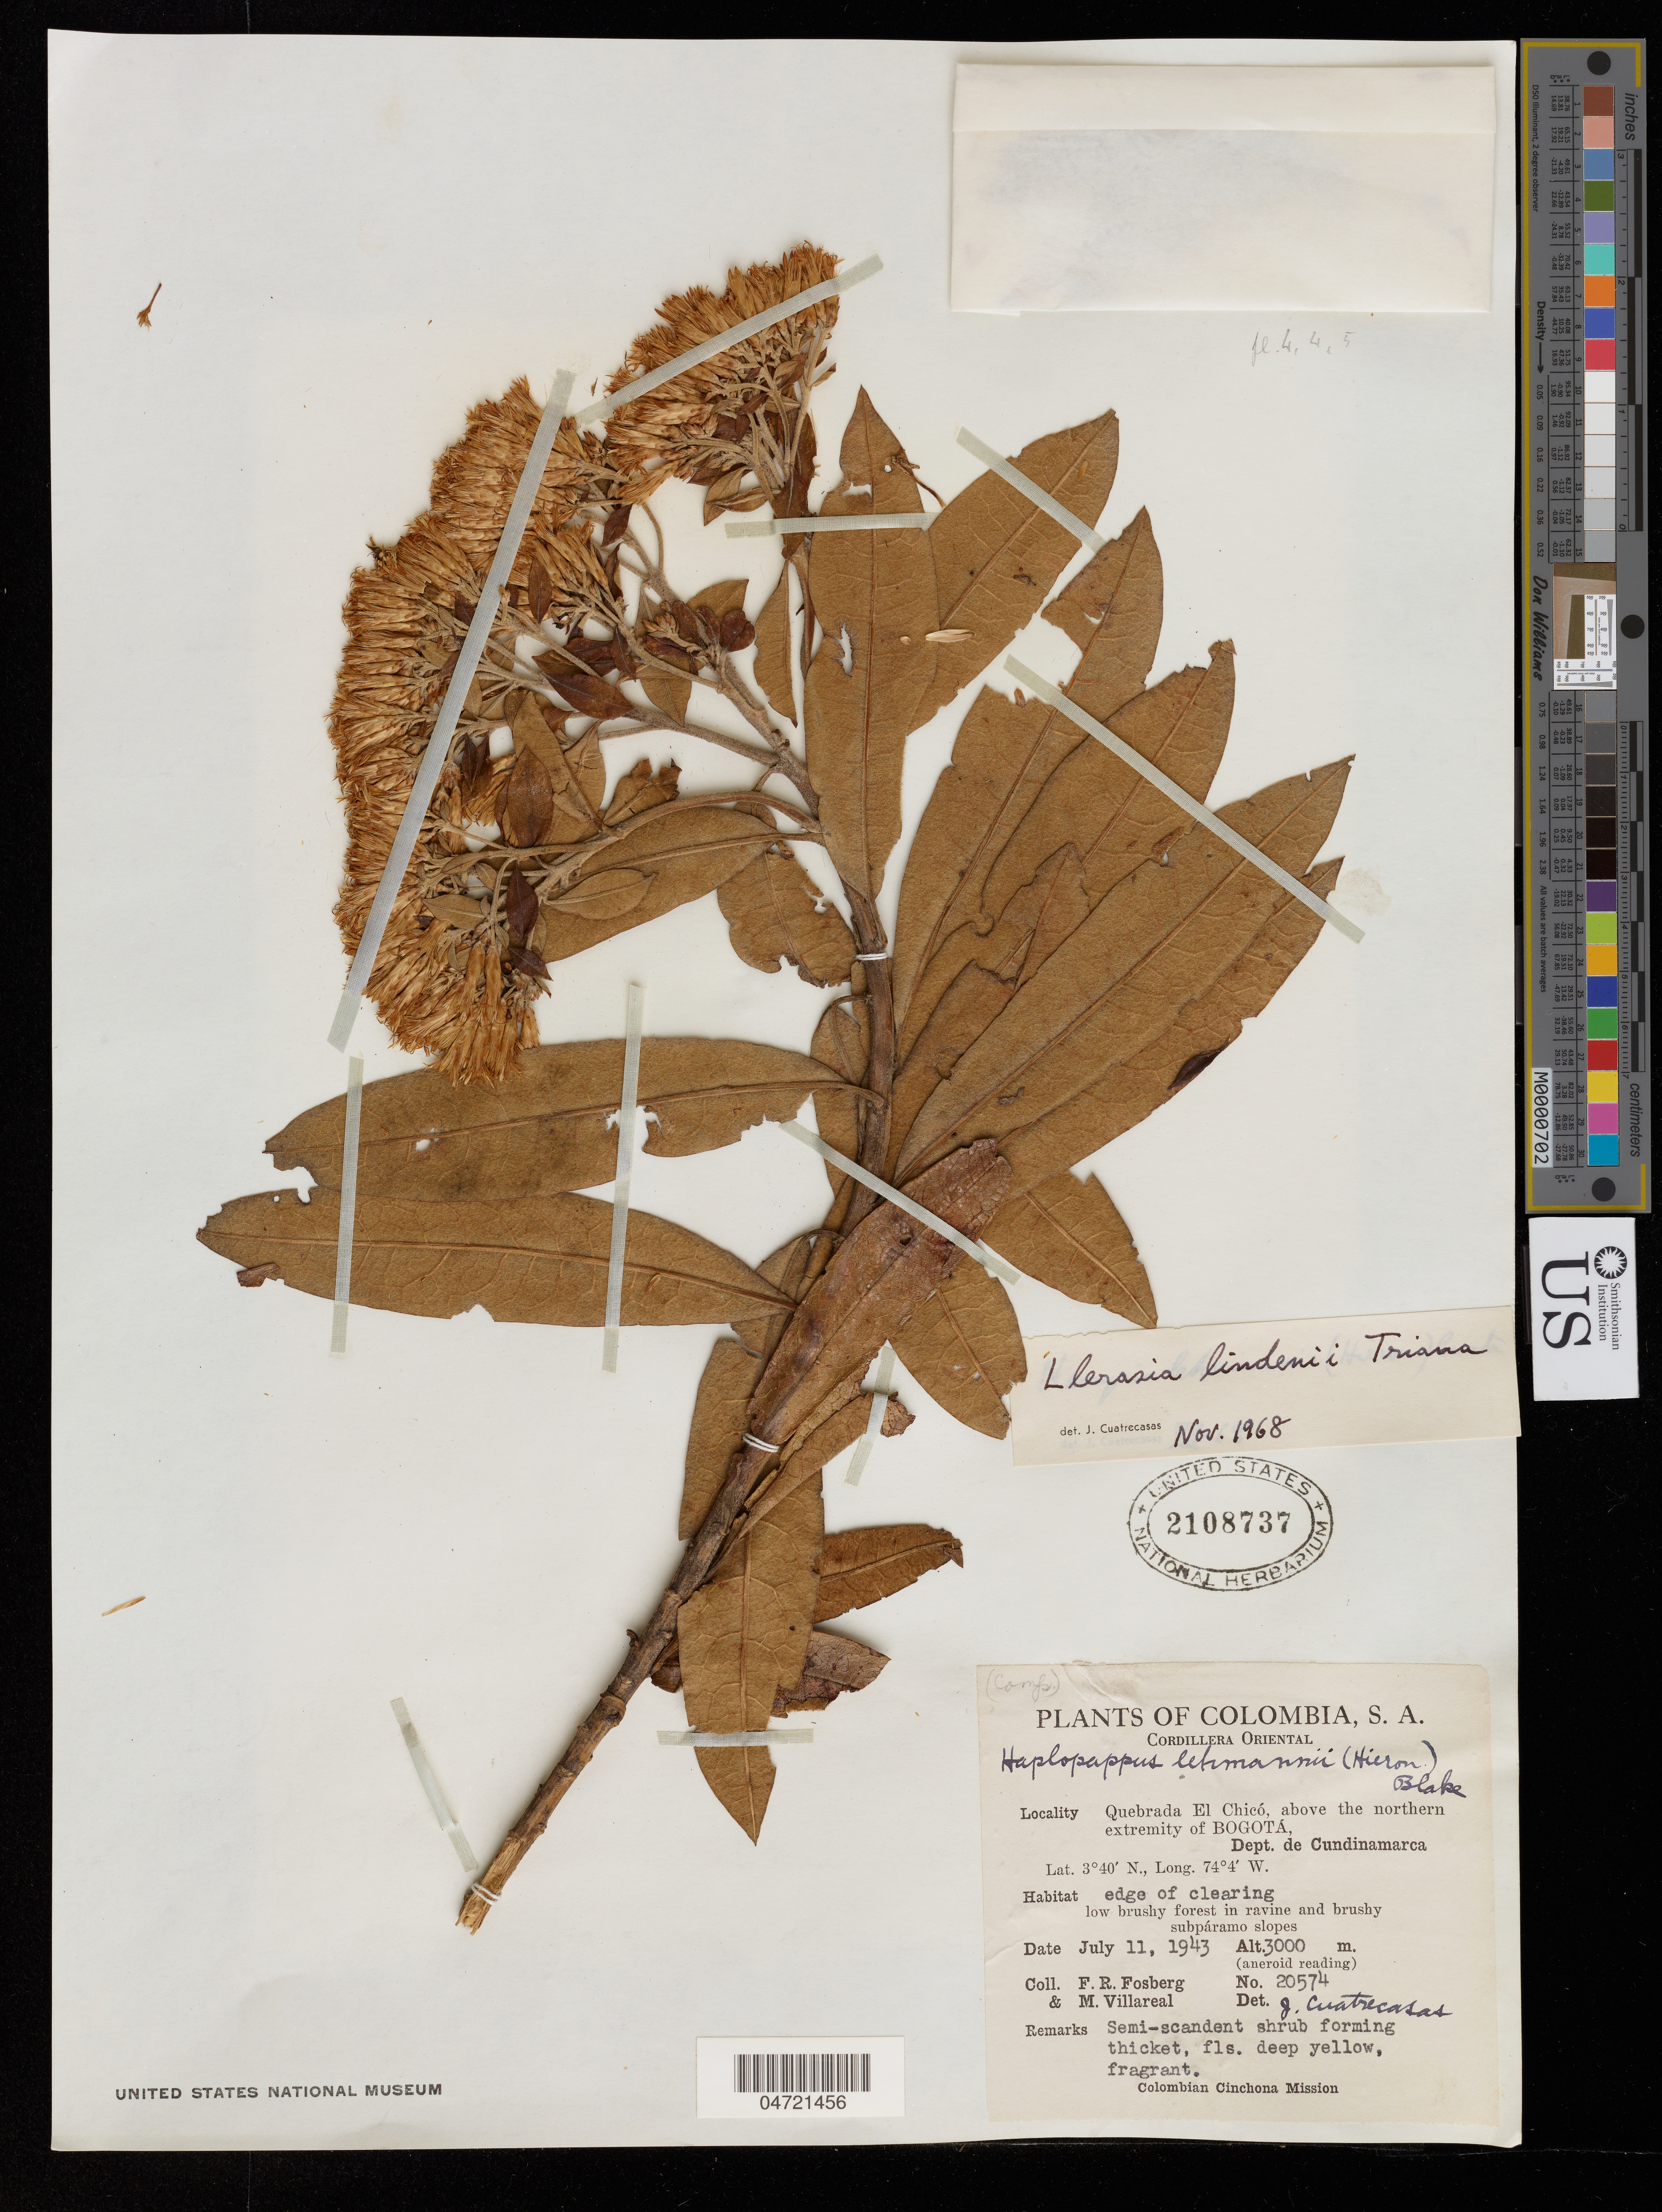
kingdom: Plantae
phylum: Tracheophyta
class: Magnoliopsida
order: Asterales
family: Asteraceae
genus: Llerasia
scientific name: Llerasia lindenii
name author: Triana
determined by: Cuatrecasas, J.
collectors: F. R. Fosberg & M. Villareal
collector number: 20574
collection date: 1943-07-11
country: Colombia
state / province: Cundinamarca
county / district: Cordillera Oriental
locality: Quebrada El Chicó, above the northern extremity of Bogotá.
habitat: Low brushy forest in ravine and bushy subparamo slopes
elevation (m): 3000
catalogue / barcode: US 2108737